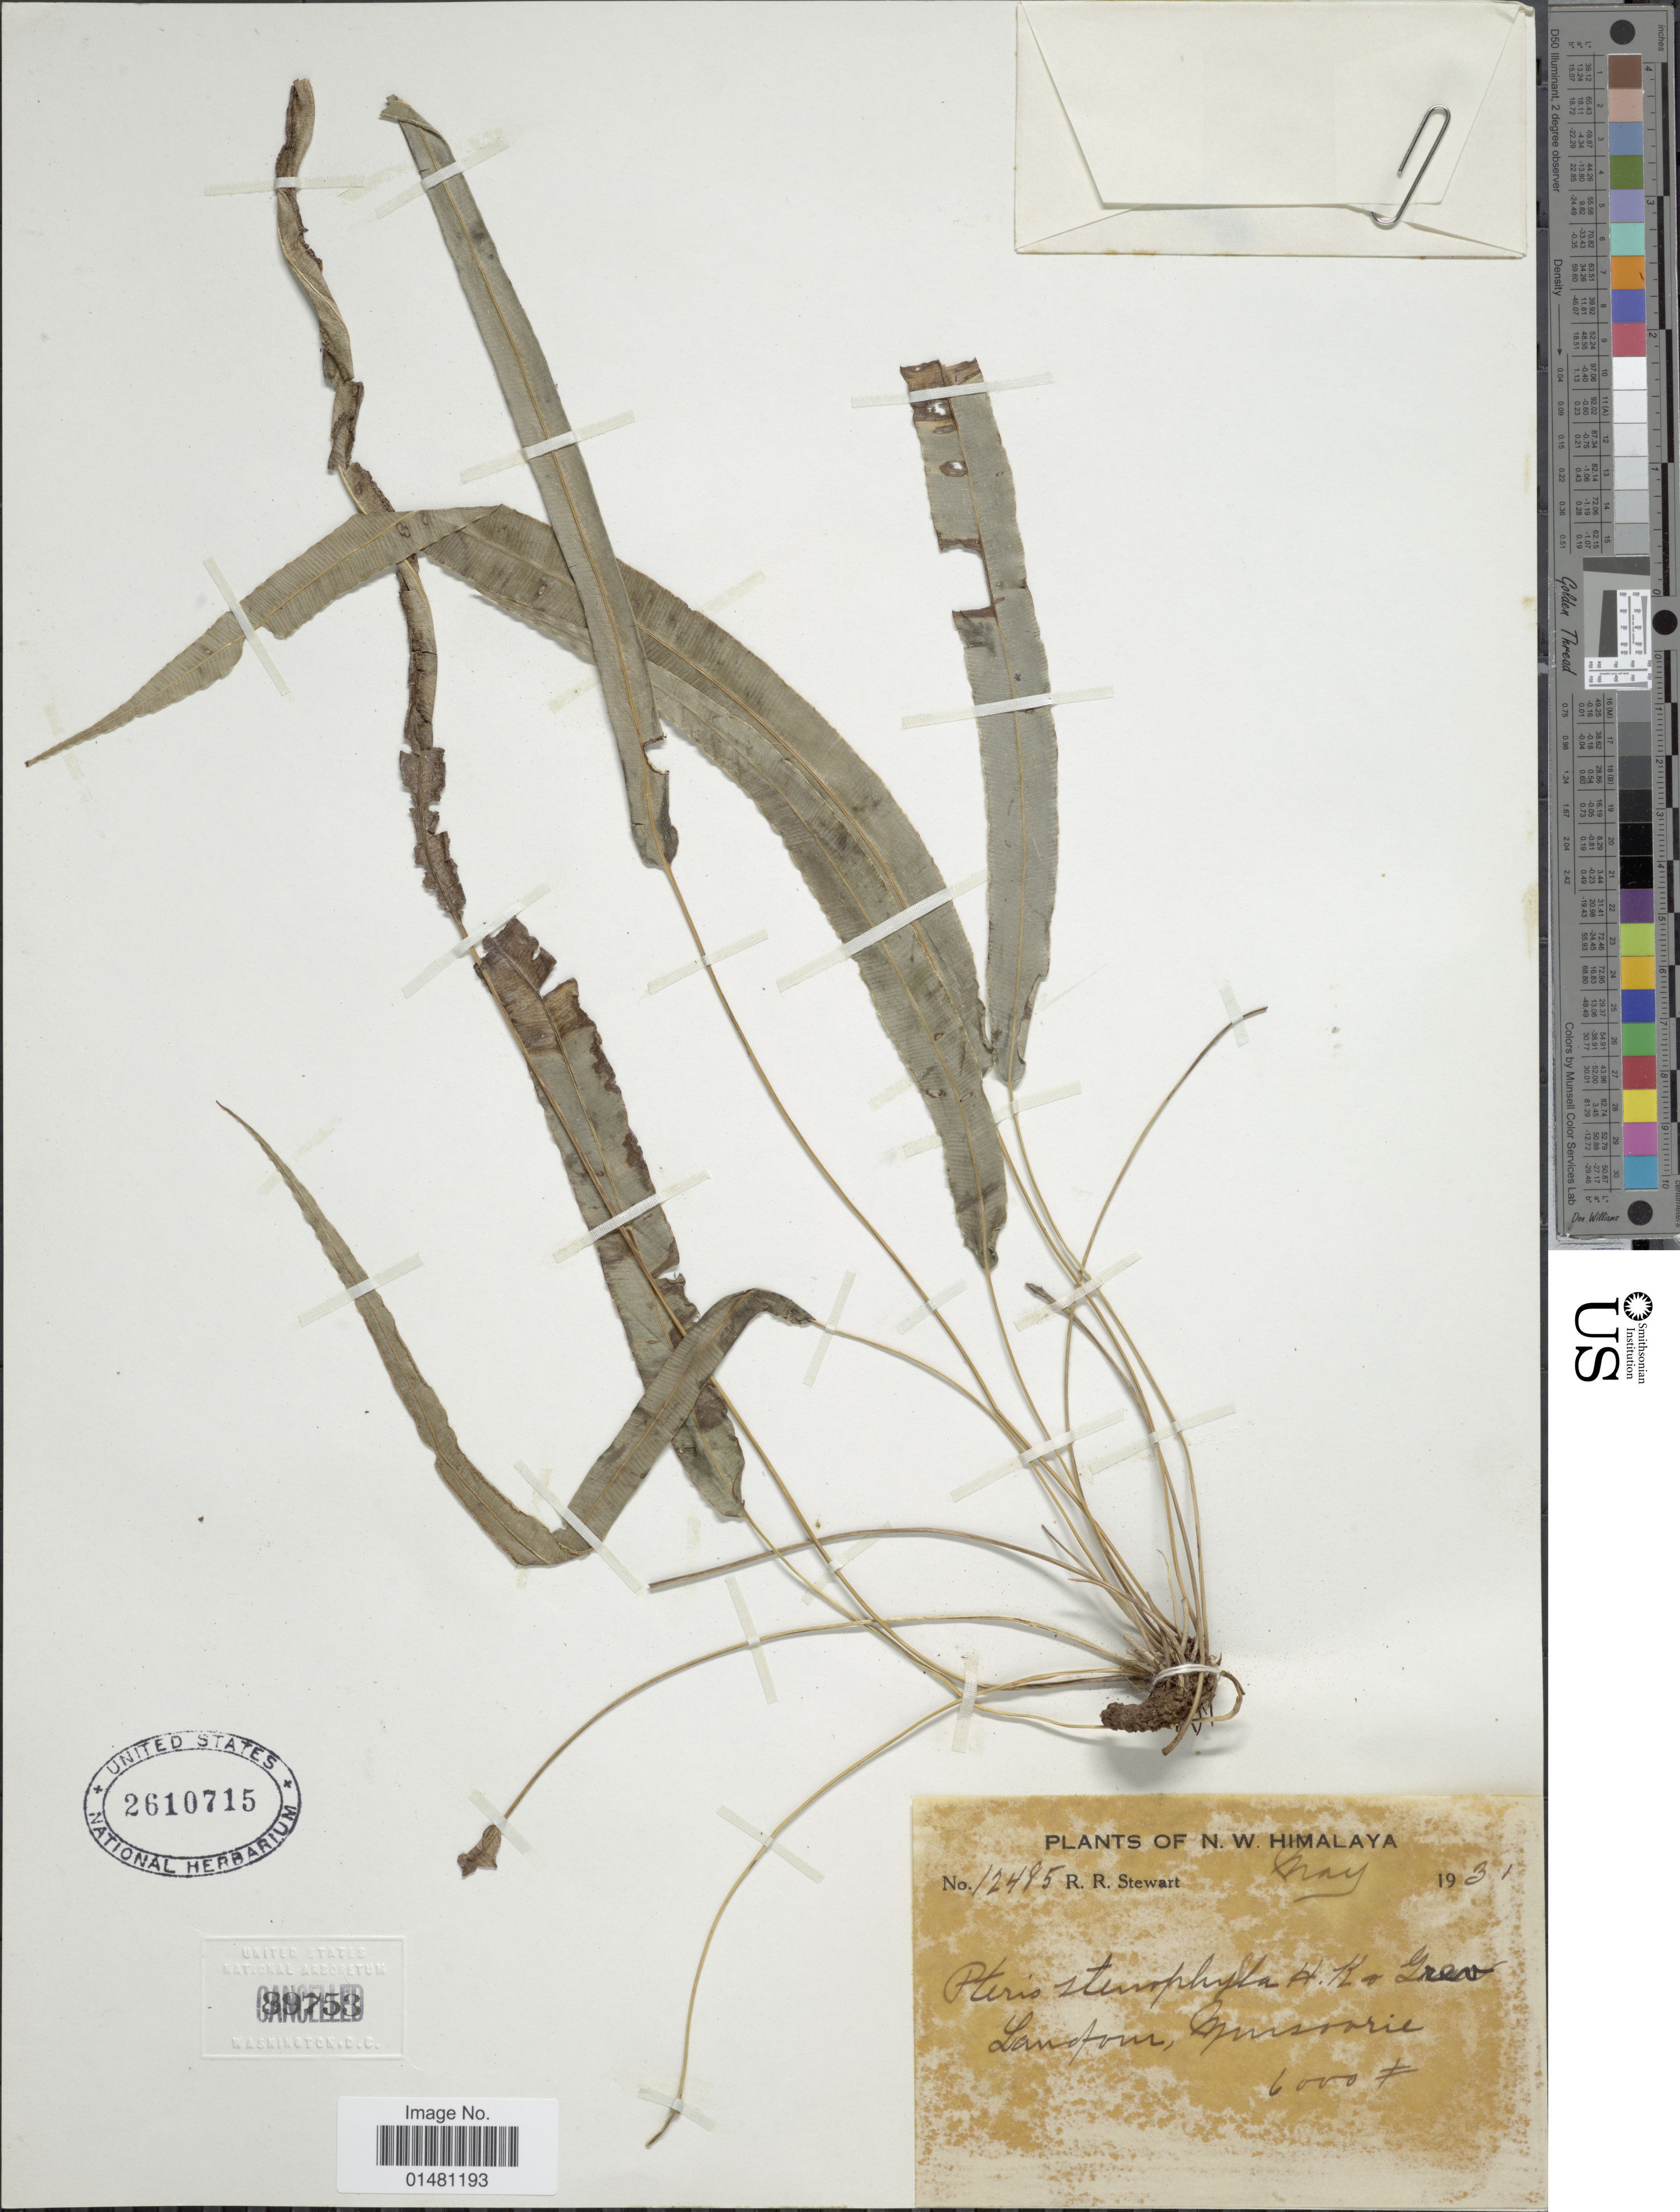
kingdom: Plantae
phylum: Tracheophyta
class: Polypodiopsida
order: Polypodiales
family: Pteridaceae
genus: Pteris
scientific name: Pteris stenophylla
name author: Wall. ex Hook. & Grev.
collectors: R. R. Stewart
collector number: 12485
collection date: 1931-05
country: India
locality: N.W. Himalaya, Landfour, Mussoorie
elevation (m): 1829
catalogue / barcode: US 2610715